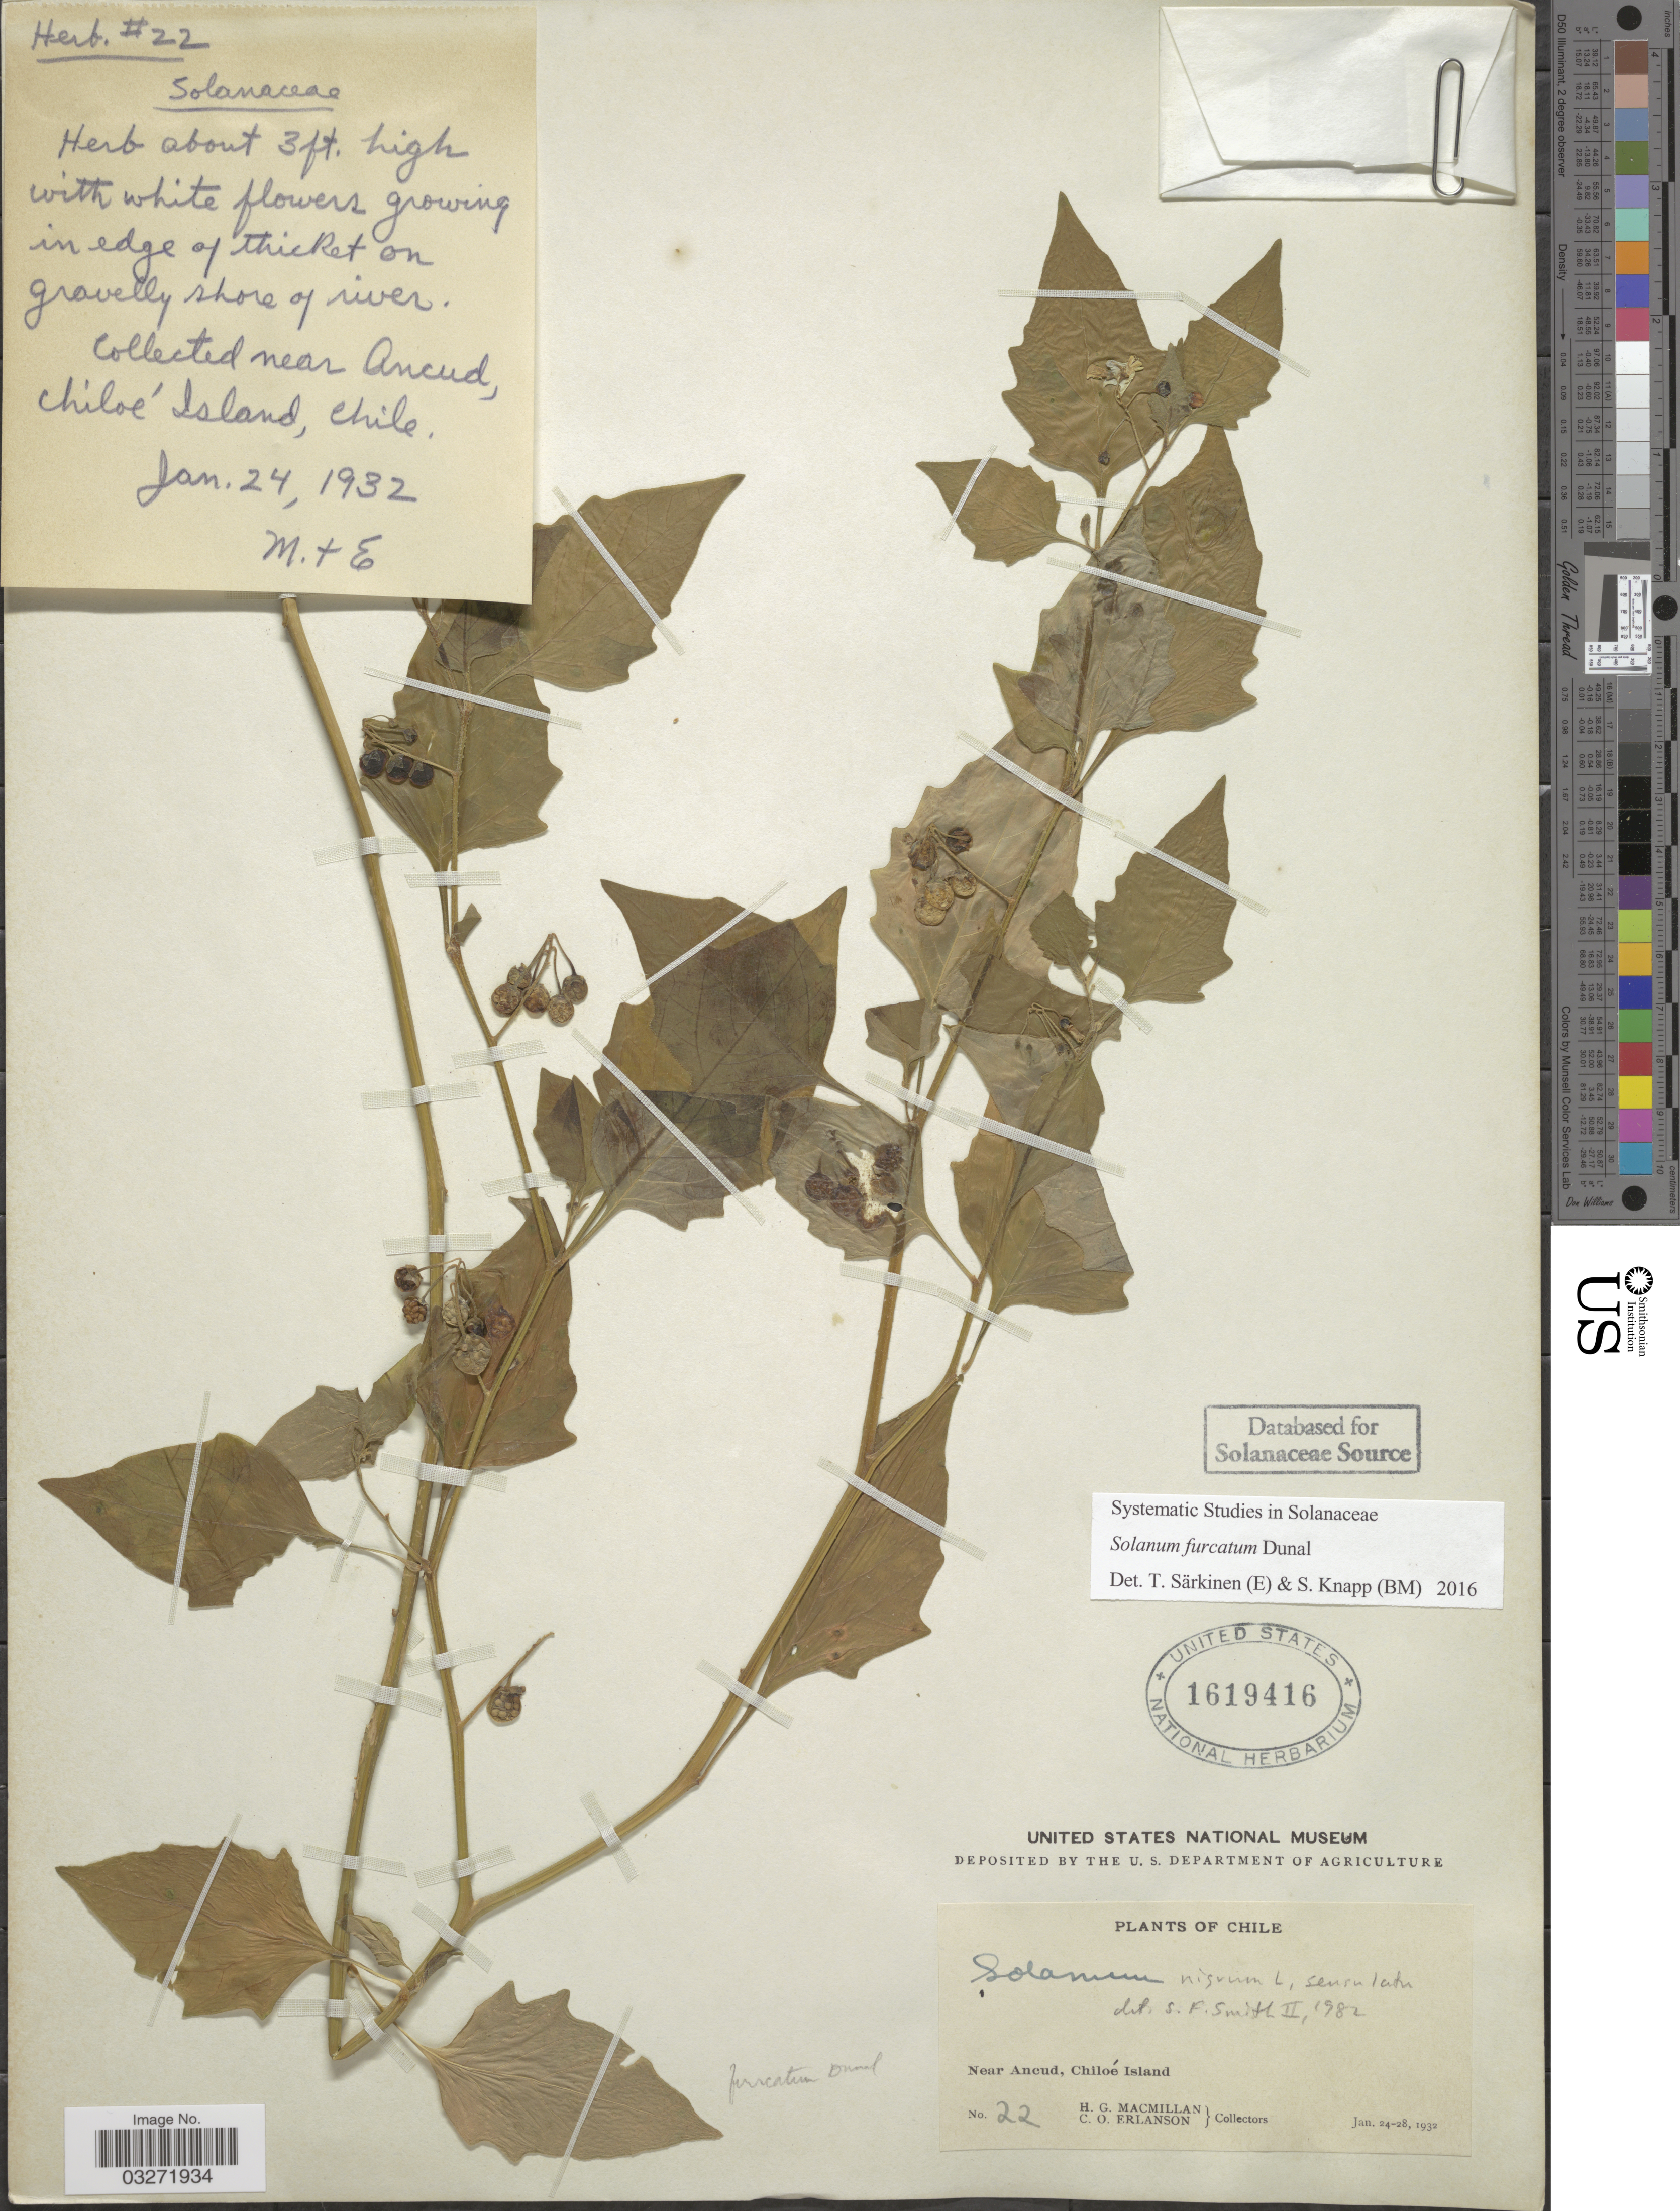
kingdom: Plantae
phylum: Tracheophyta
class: Magnoliopsida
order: Solanales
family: Solanaceae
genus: Solanum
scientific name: Solanum furcatum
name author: Dunal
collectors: H. MacMillan & C. O. Erlanson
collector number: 22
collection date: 1932-01-24/1932-01-28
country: Chile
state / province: Arica y Parinacota (XV)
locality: Near Ancud, Chiloé Island.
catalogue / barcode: US 1619416